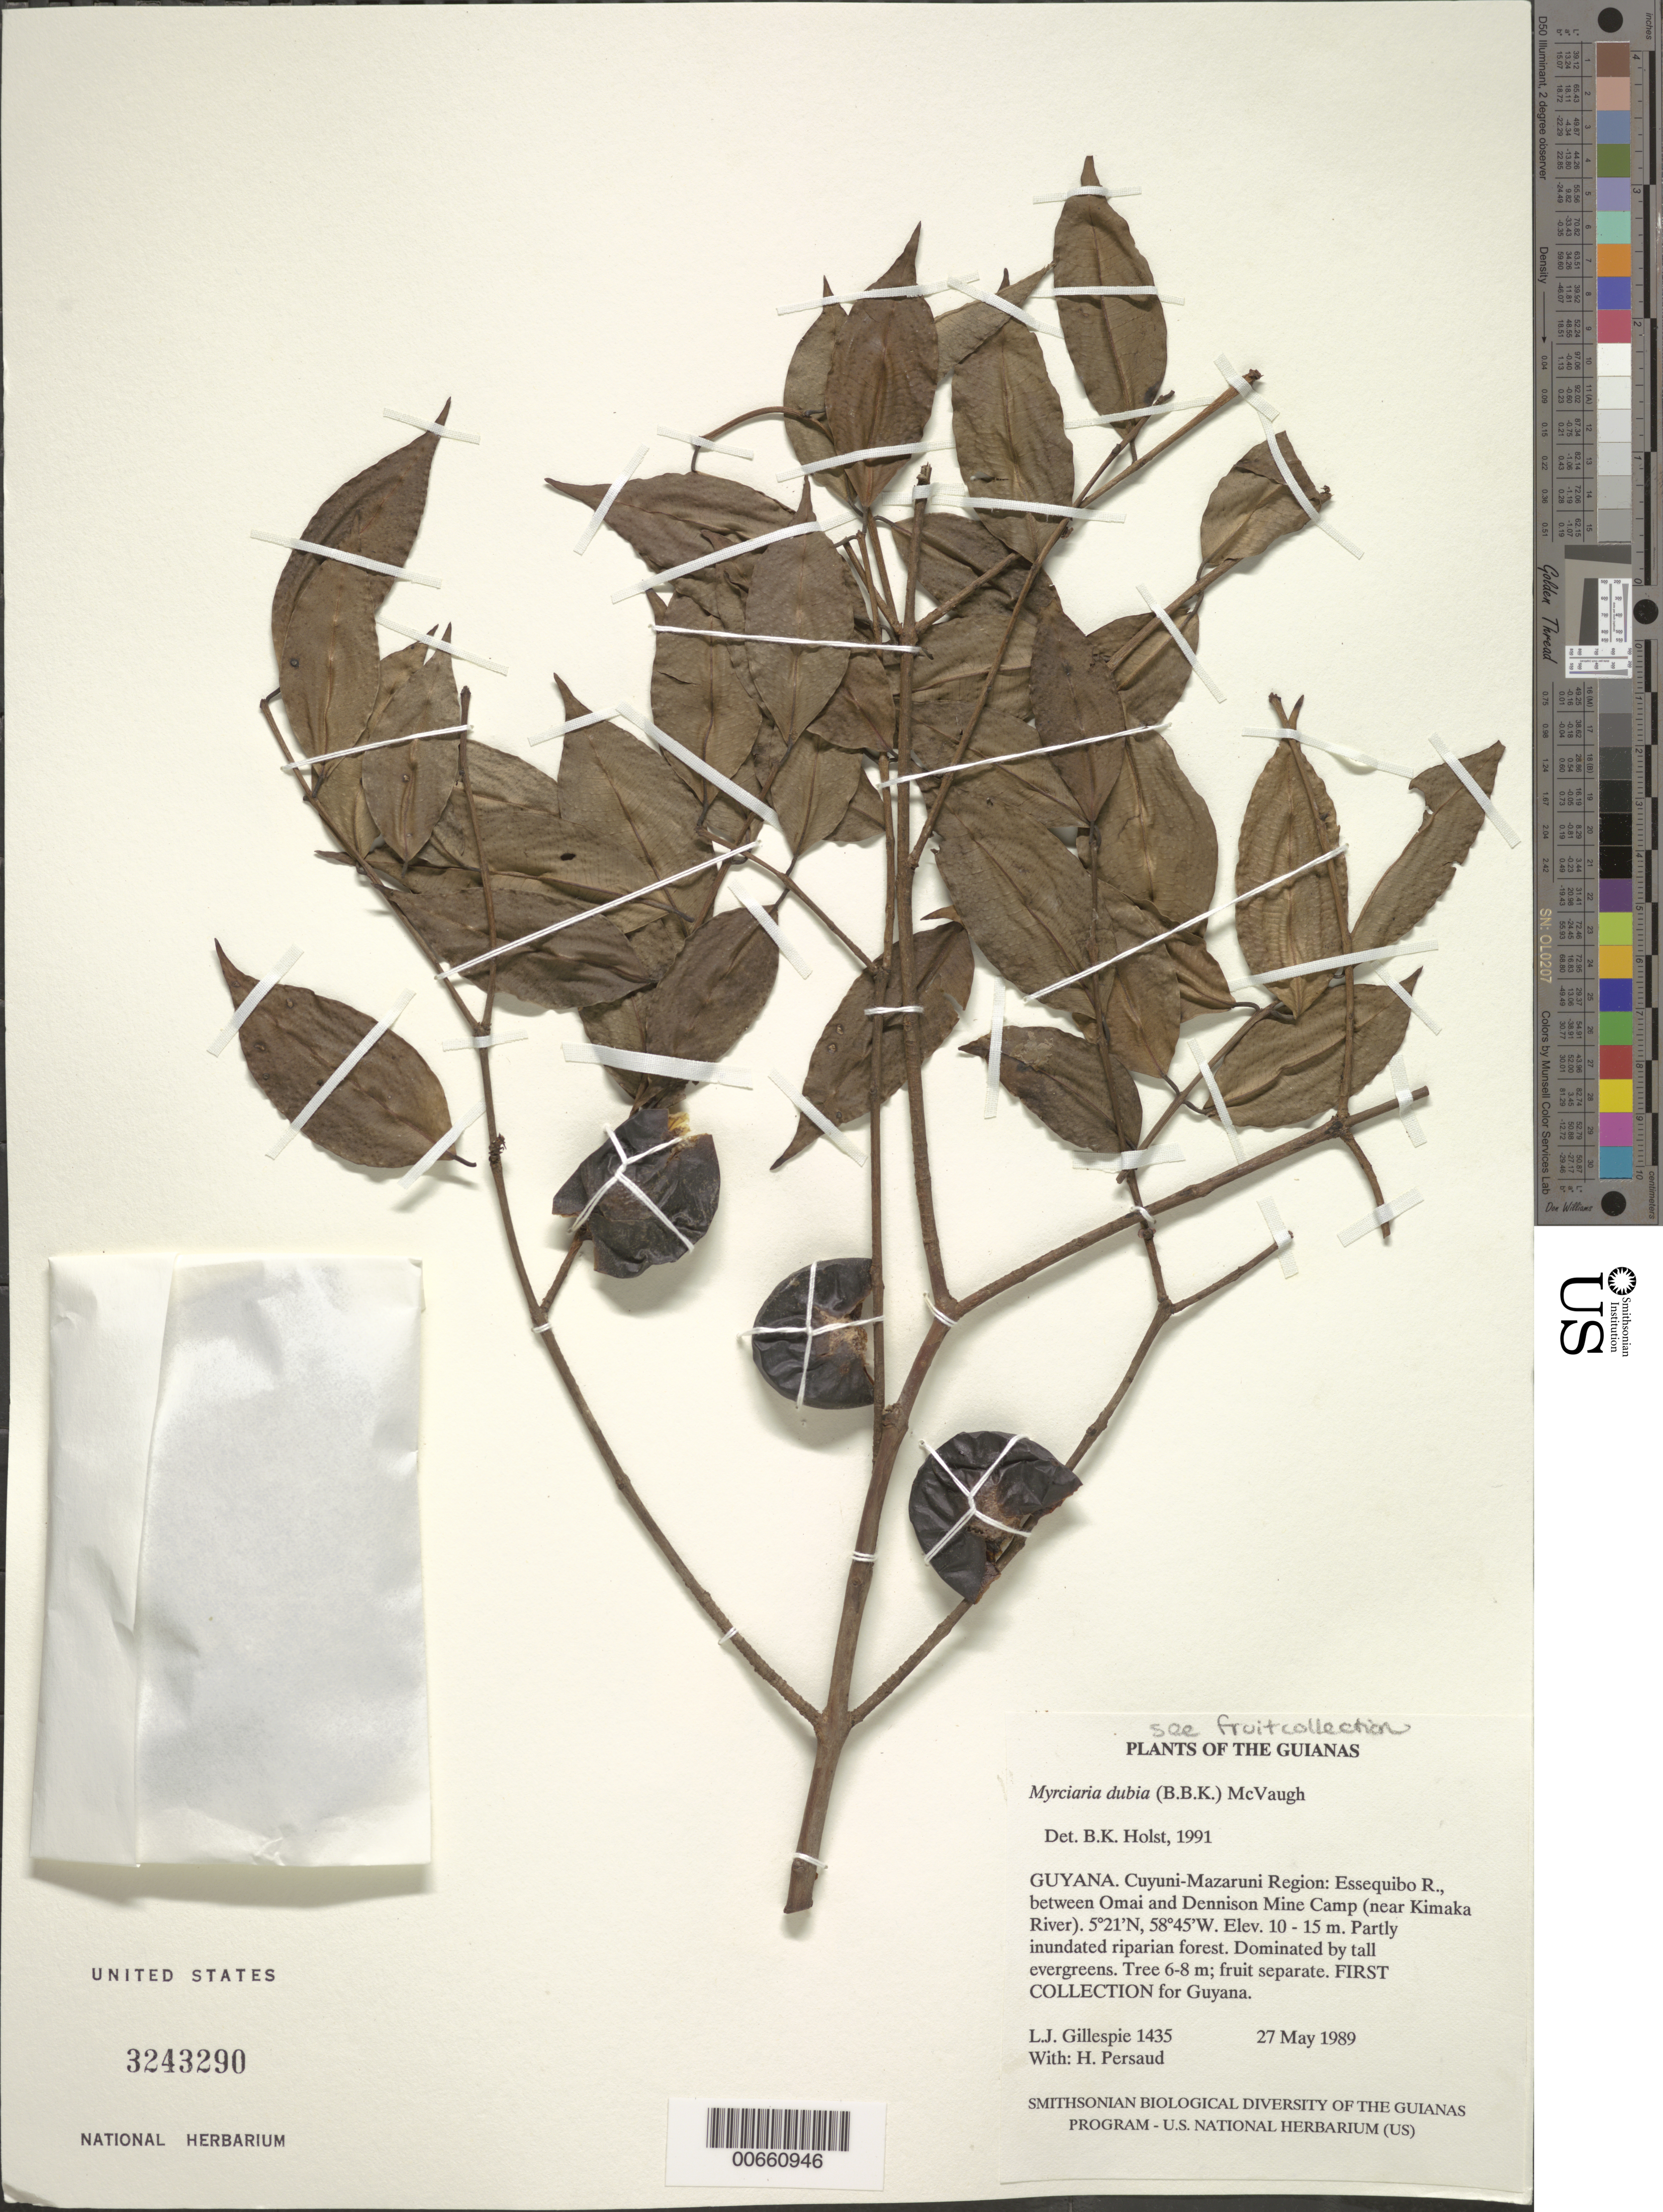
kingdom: Plantae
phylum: Tracheophyta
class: Magnoliopsida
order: Myrtales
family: Myrtaceae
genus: Myrciaria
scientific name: Myrciaria dubia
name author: (Kunth) McVaugh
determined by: Holst, Bruce K.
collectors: L. J. Gillespie & H. Persaud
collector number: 1435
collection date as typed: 27 May 1989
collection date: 1989-05-27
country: Guyana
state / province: Cuyuni-Mazaruni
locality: Essequibo R., between Omai and Dennison Mine Camp (near Kumaka River)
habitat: Partly inundated riparian forest. Dominated by tall evergreens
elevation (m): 10